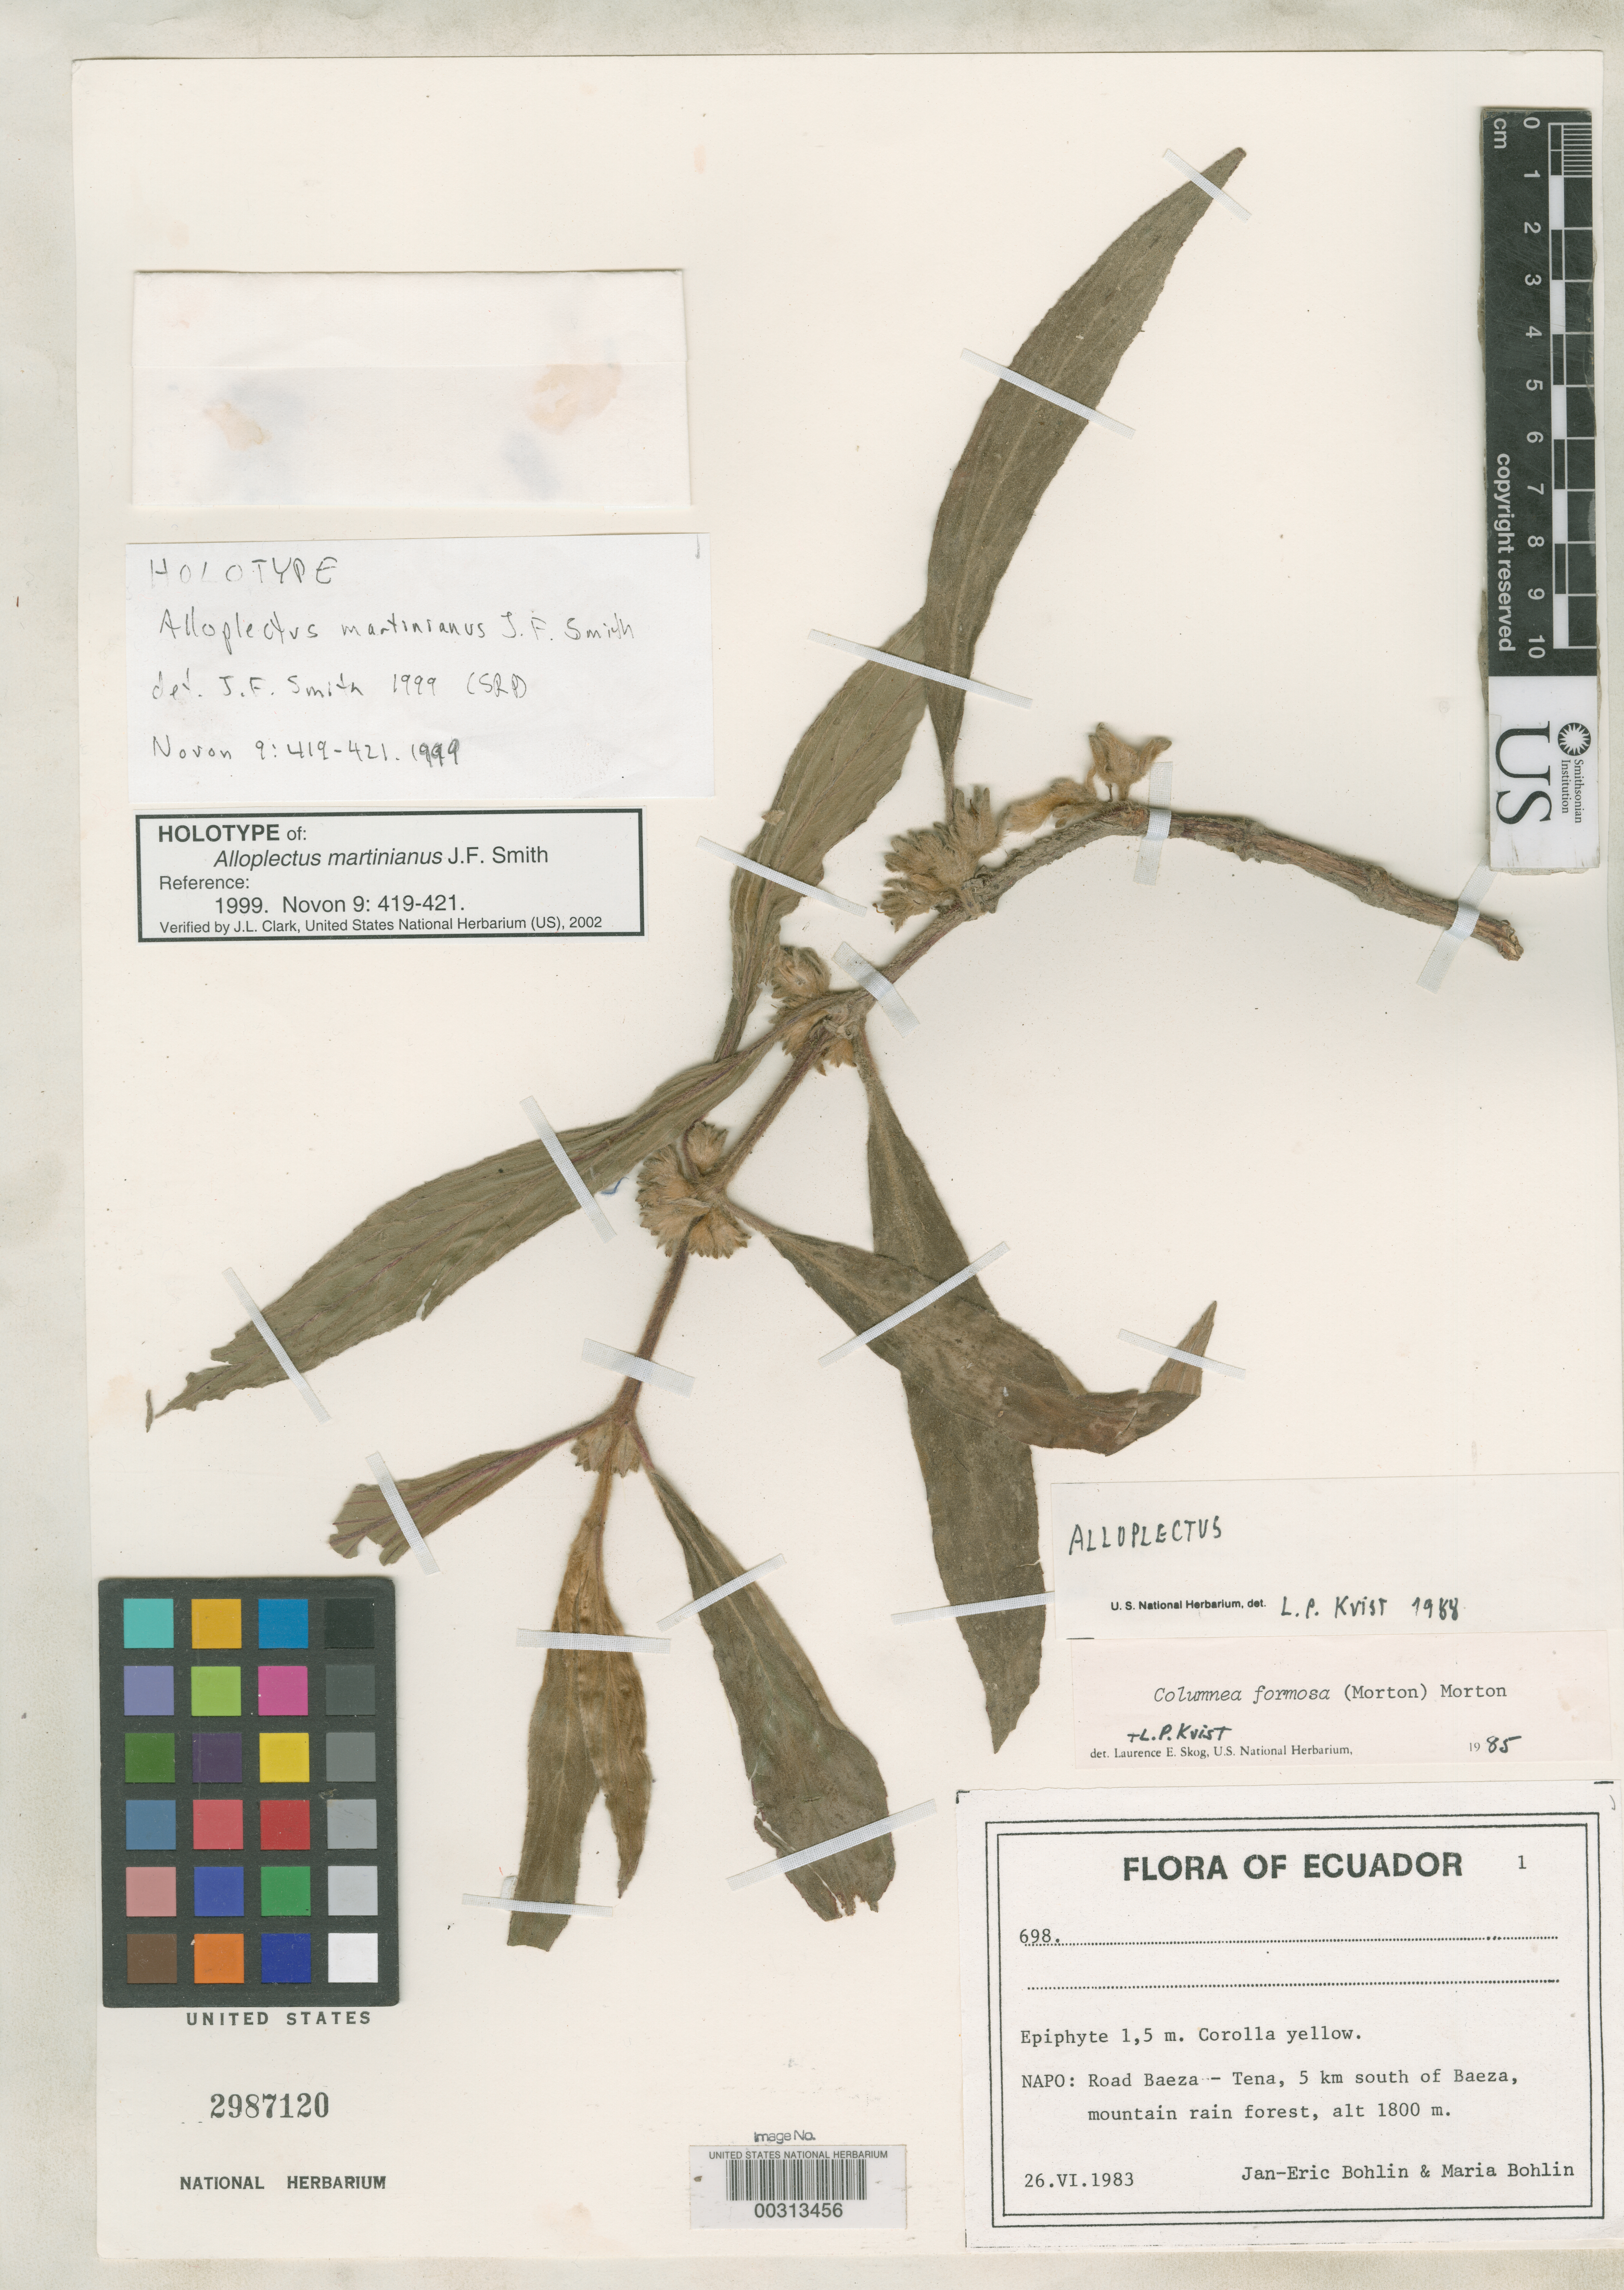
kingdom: Plantae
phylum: Tracheophyta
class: Magnoliopsida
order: Lamiales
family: Gesneriaceae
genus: Alloplectus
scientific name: Alloplectus martinianus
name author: J.F. Sm.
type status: Holotype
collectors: J. Bohlin & M. Bohlin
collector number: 698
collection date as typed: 26 Jun 1983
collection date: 1983-06-26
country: Ecuador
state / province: Napo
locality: Road Baeza - Tena, S of Baeza.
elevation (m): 1800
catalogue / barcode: US 2987120